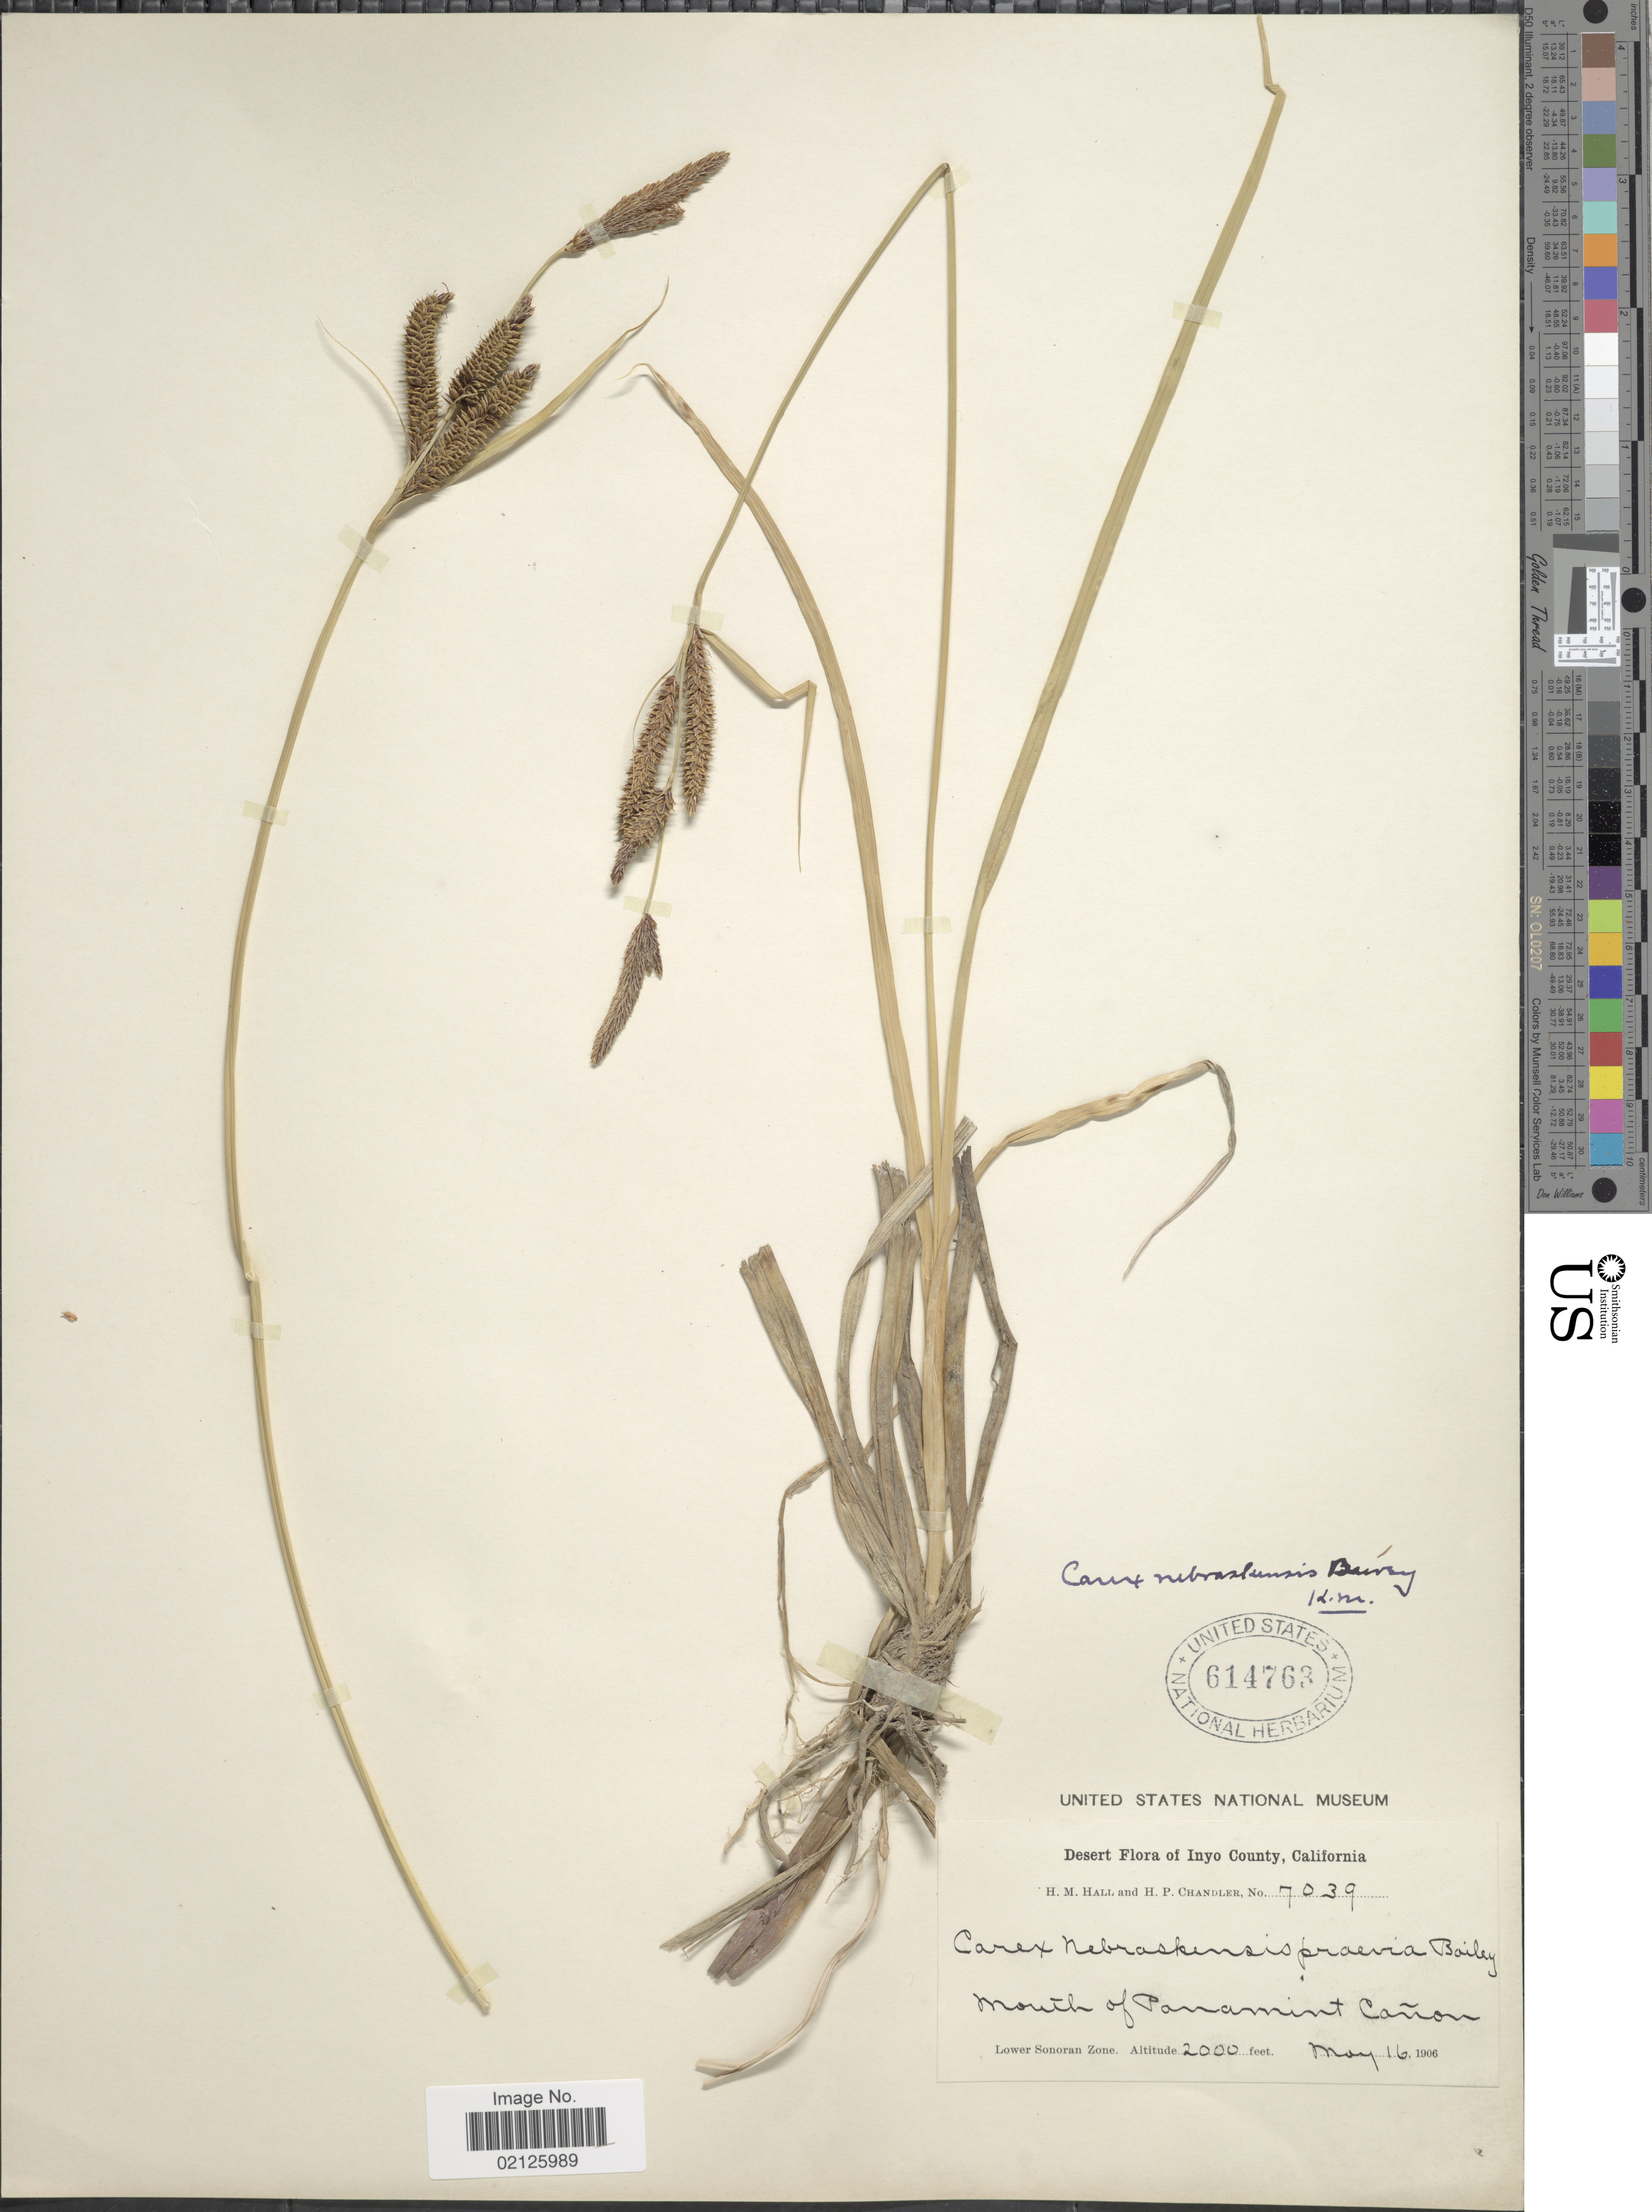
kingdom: Plantae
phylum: Tracheophyta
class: Liliopsida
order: Poales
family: Cyperaceae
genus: Carex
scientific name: Carex nebrascensis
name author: Dewey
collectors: H. M. Hall & H. Chandler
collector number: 7039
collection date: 1906-05-16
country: United States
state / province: California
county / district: Inyo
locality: Desert of Inyo County, Mouth of Panamint Cañon, Lower Sonoran Zone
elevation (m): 610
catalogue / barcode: US 614763